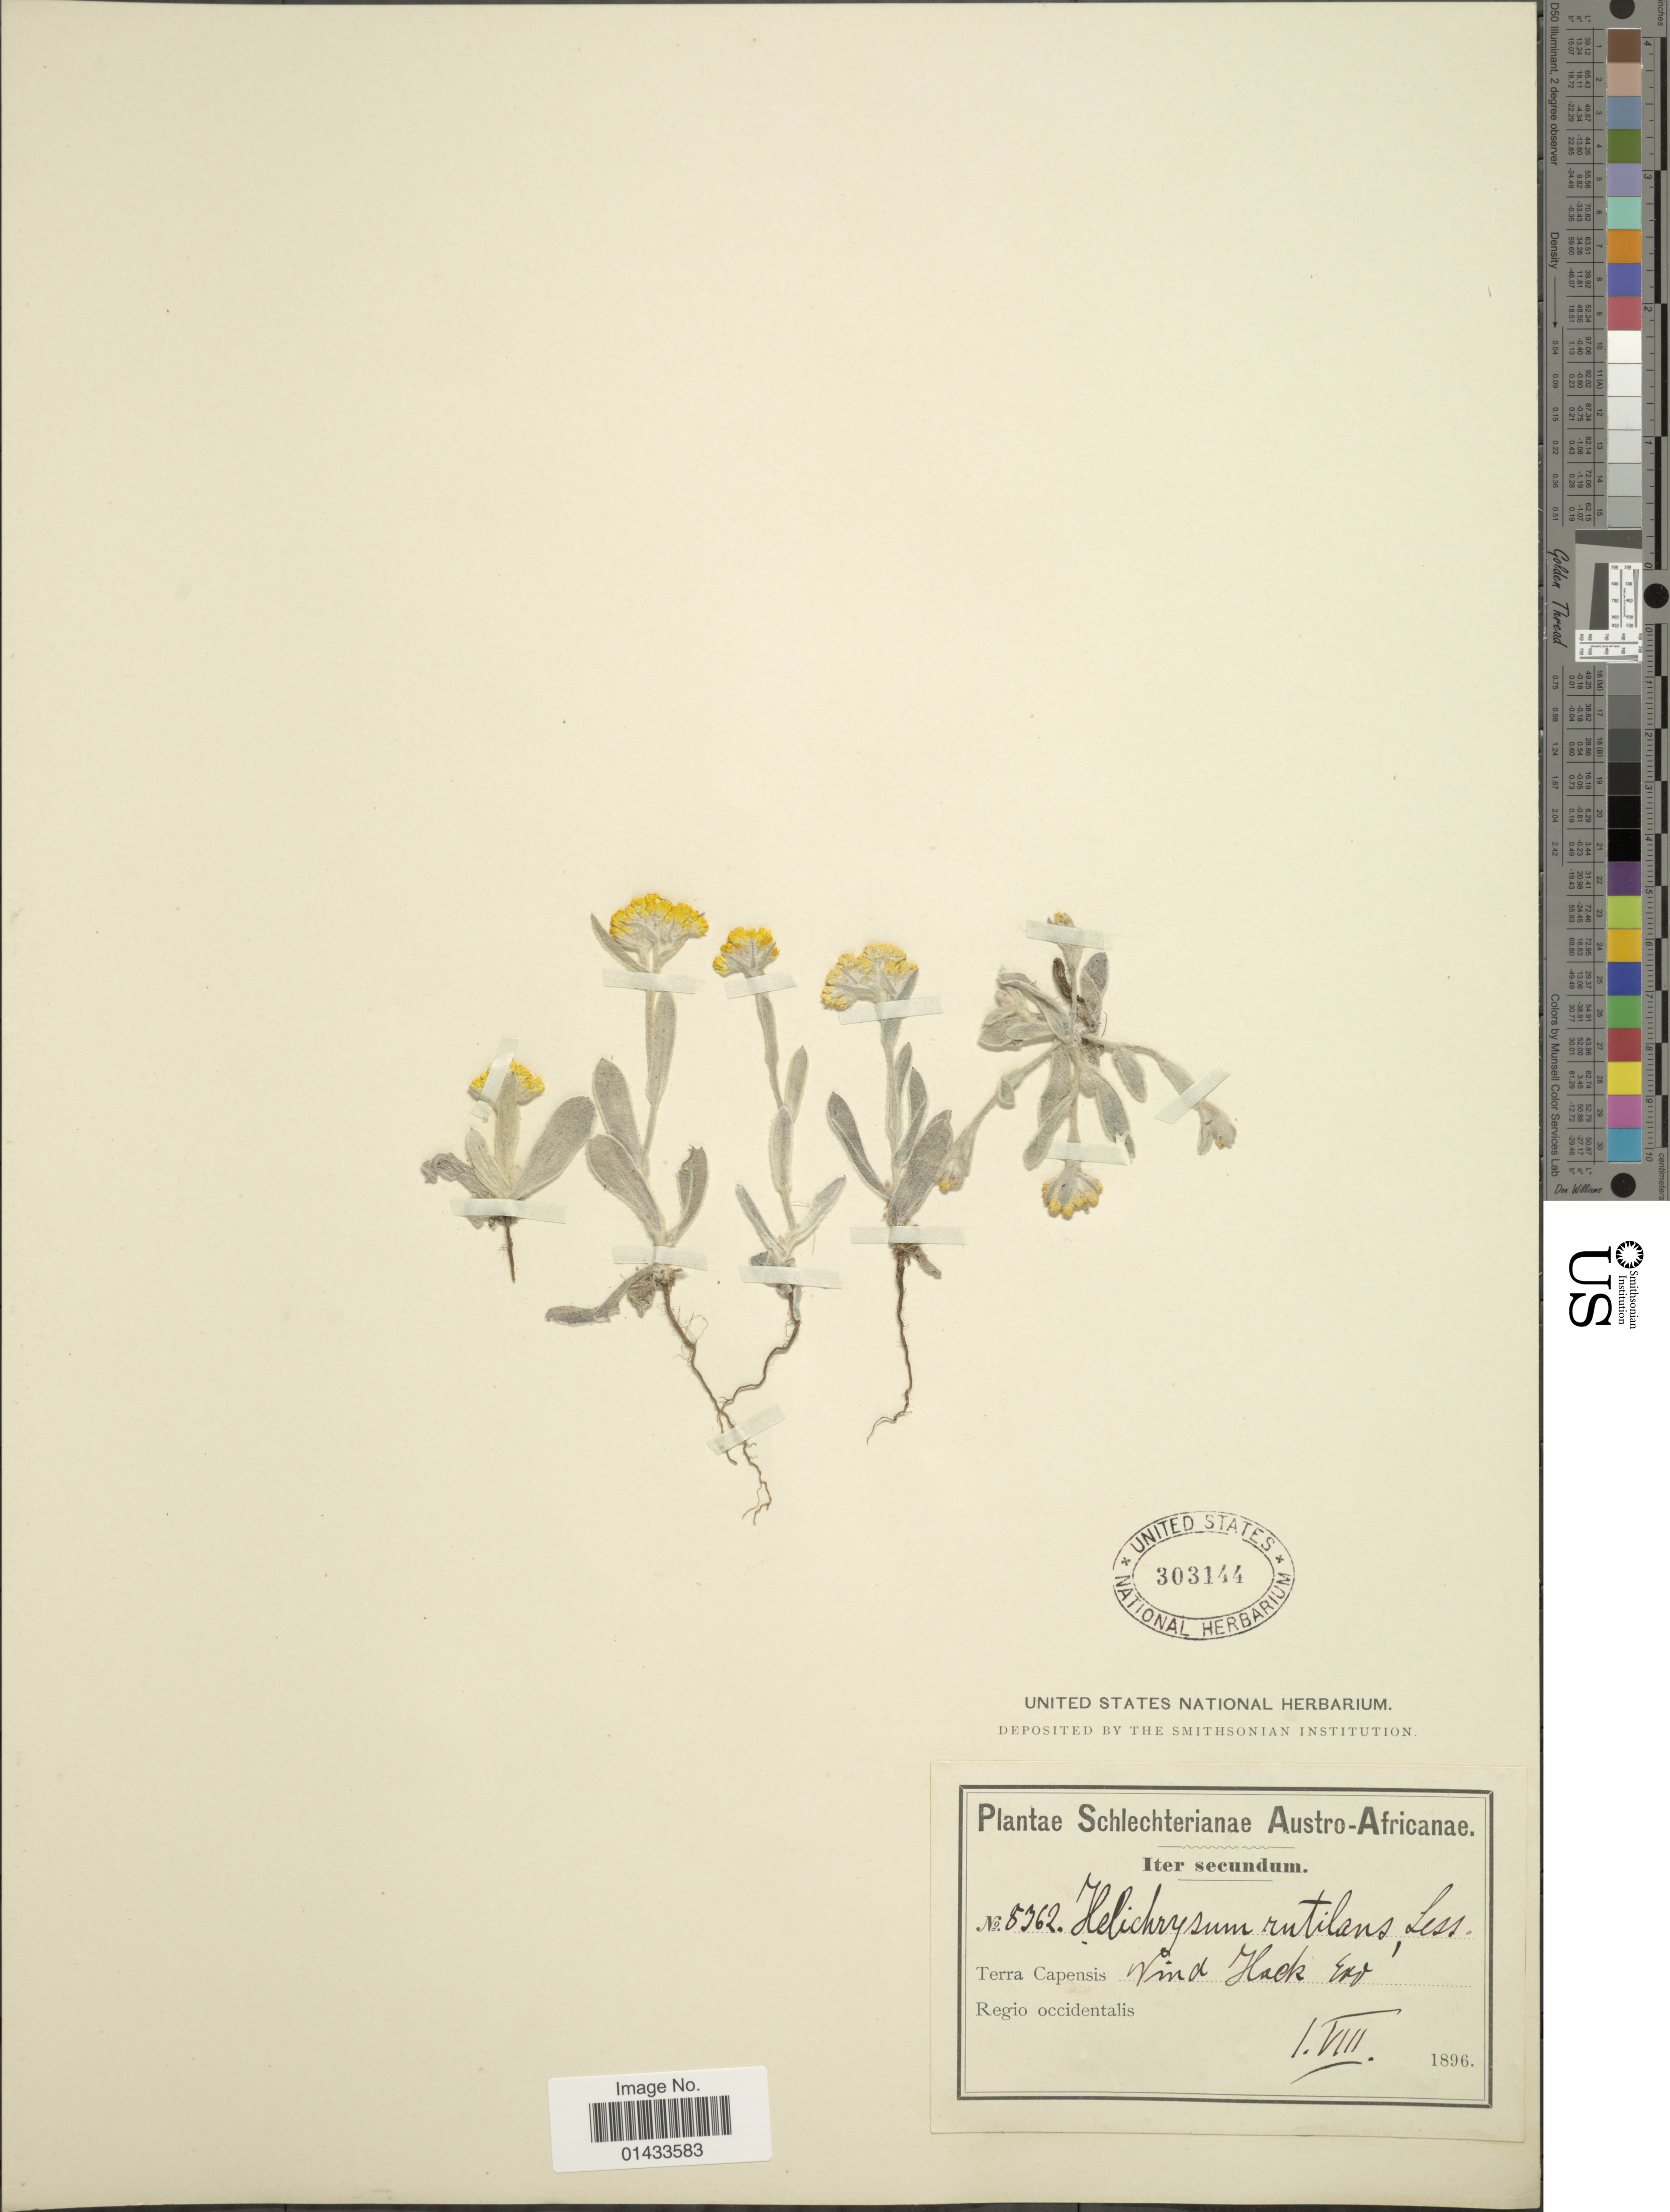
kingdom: Plantae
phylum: Tracheophyta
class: Magnoliopsida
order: Asterales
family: Asteraceae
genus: Helichrysum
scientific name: Helichrysum rutilans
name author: (L.) D. Don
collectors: Schlechter, --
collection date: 1896-08-01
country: South Africa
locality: Terra Capensis Wind Hoek, Regio occidentalis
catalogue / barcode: US 303144